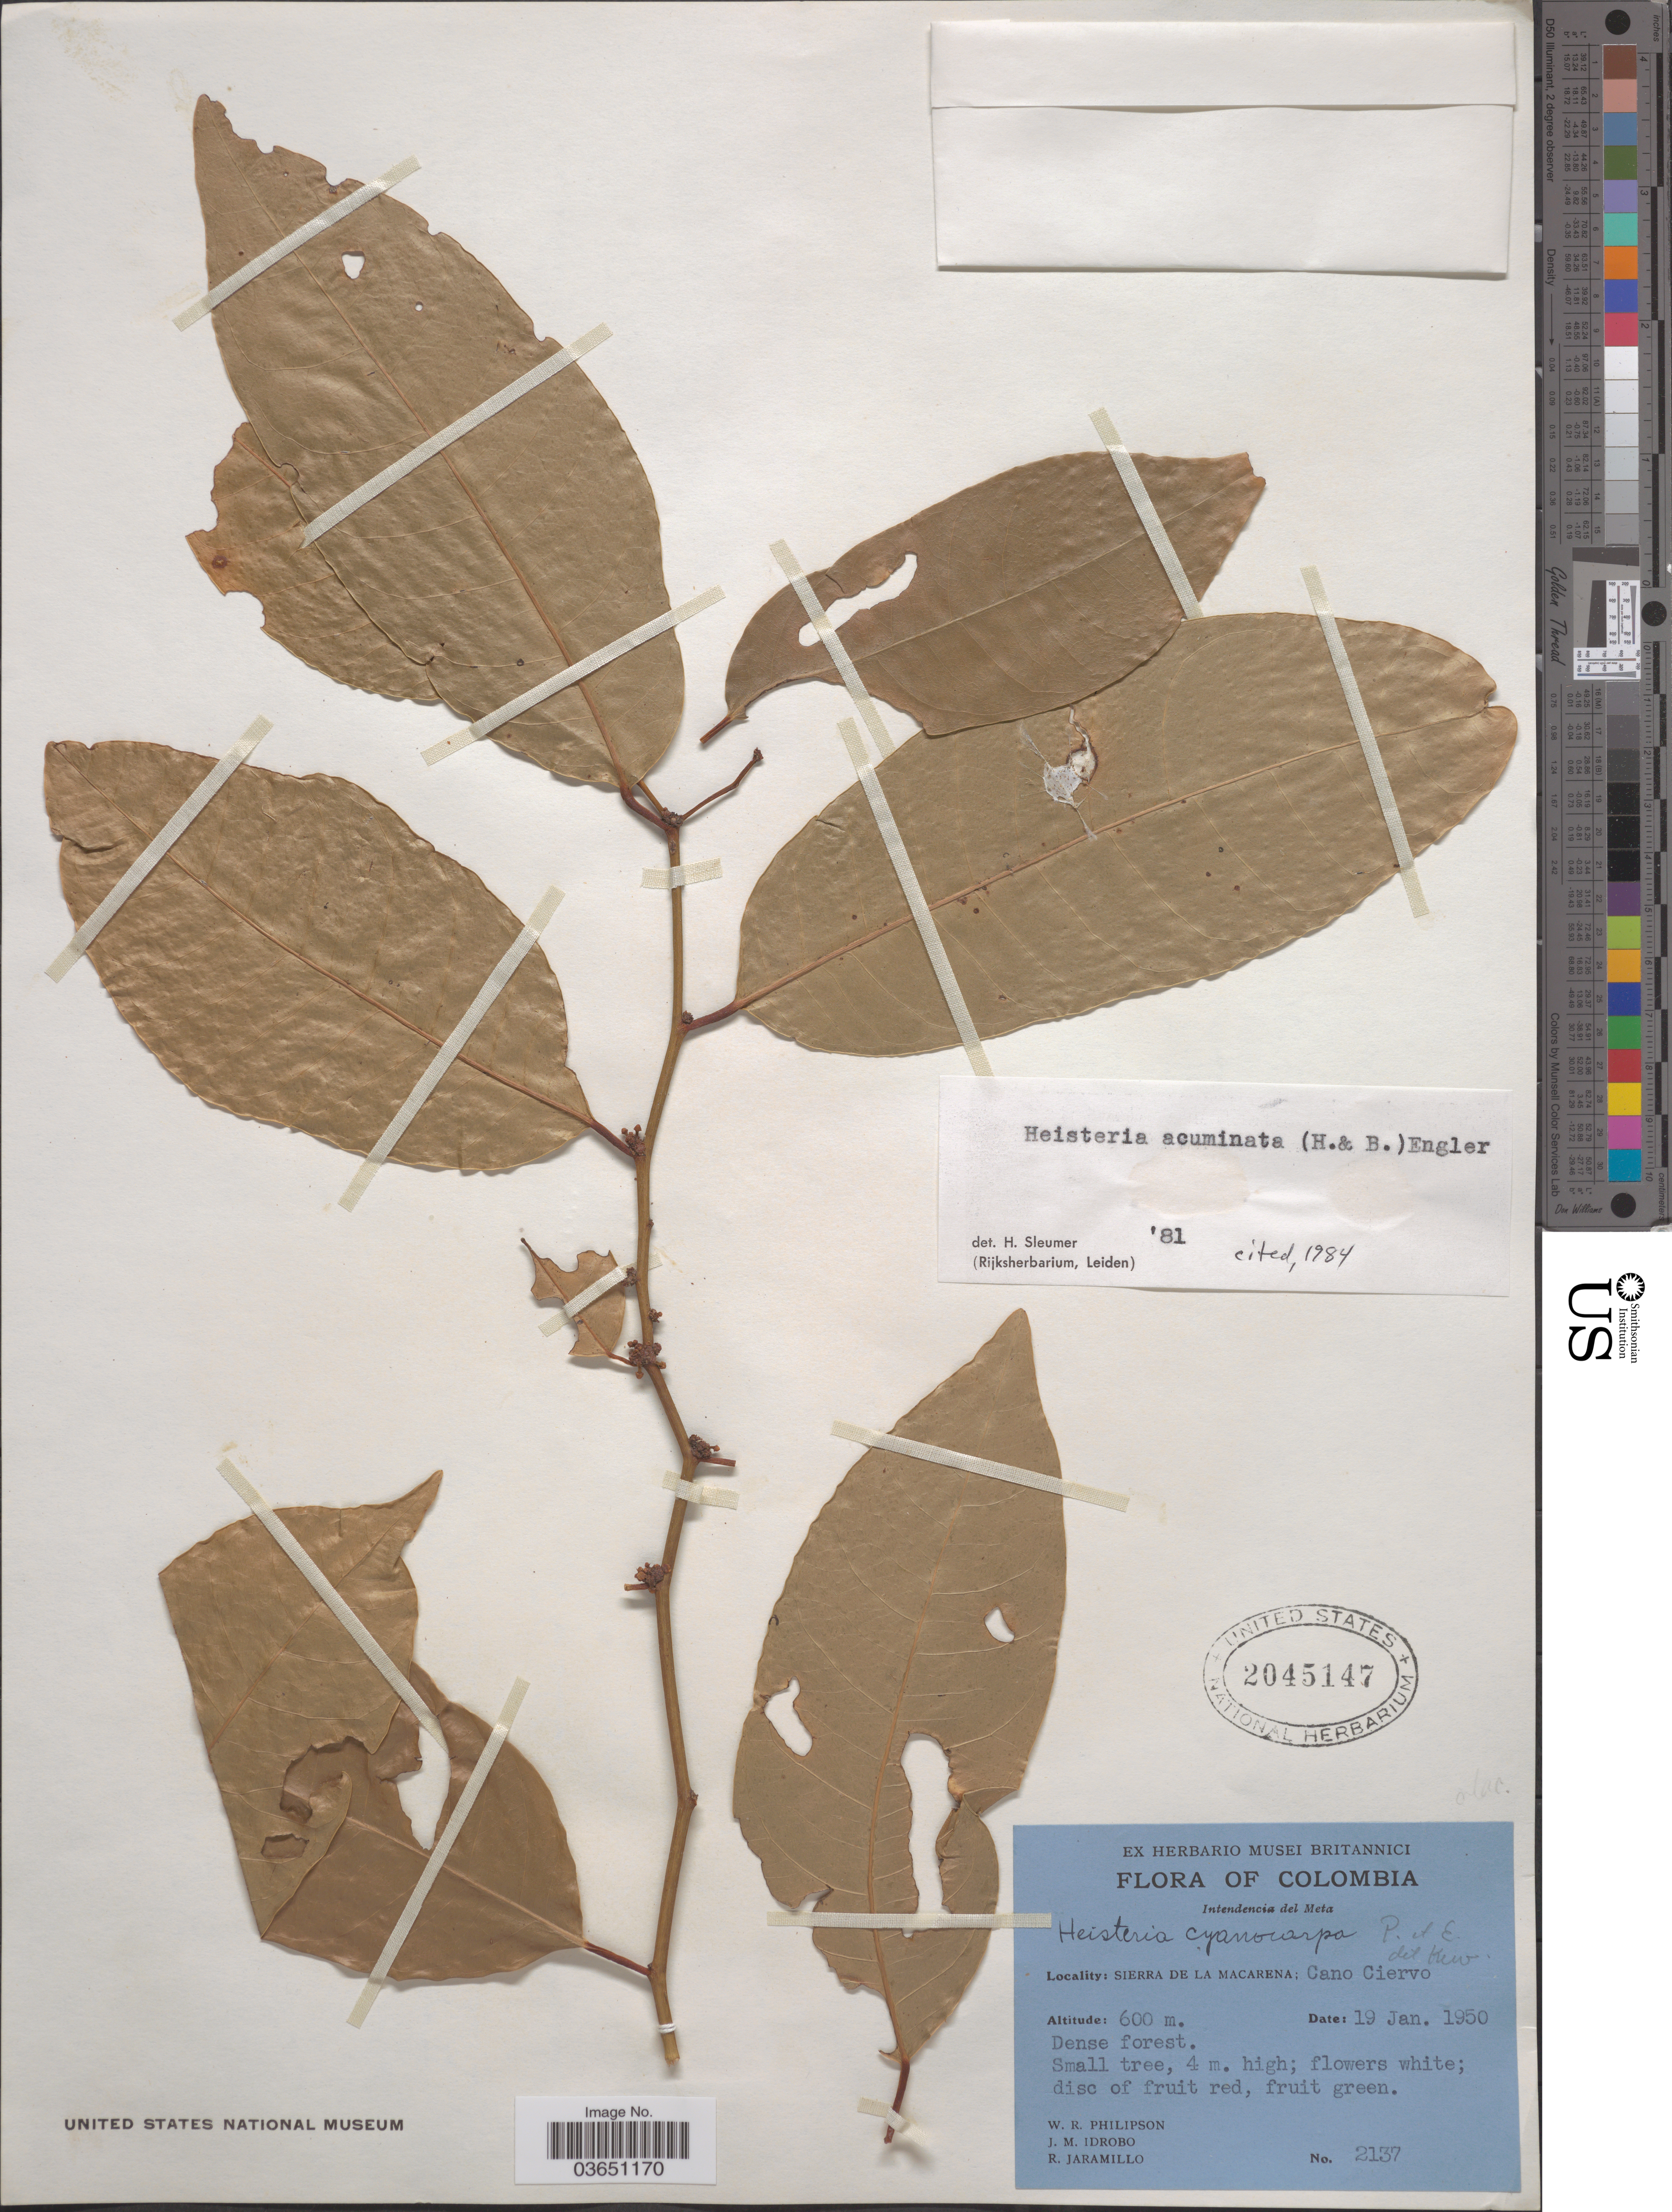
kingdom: Plantae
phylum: Tracheophyta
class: Magnoliopsida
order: Santalales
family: Erythropalaceae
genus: Heisteria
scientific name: Heisteria acuminata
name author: (Humb. & Bonpl.) Engl.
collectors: W. R. Philipson, J. M. Idrobo & R. Jaramillo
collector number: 2137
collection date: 1950-01-19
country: Colombia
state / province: Meta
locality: Intendencia del Meta. Sierra de La Macarena; Cano Ciervo.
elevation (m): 600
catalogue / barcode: US 2045147